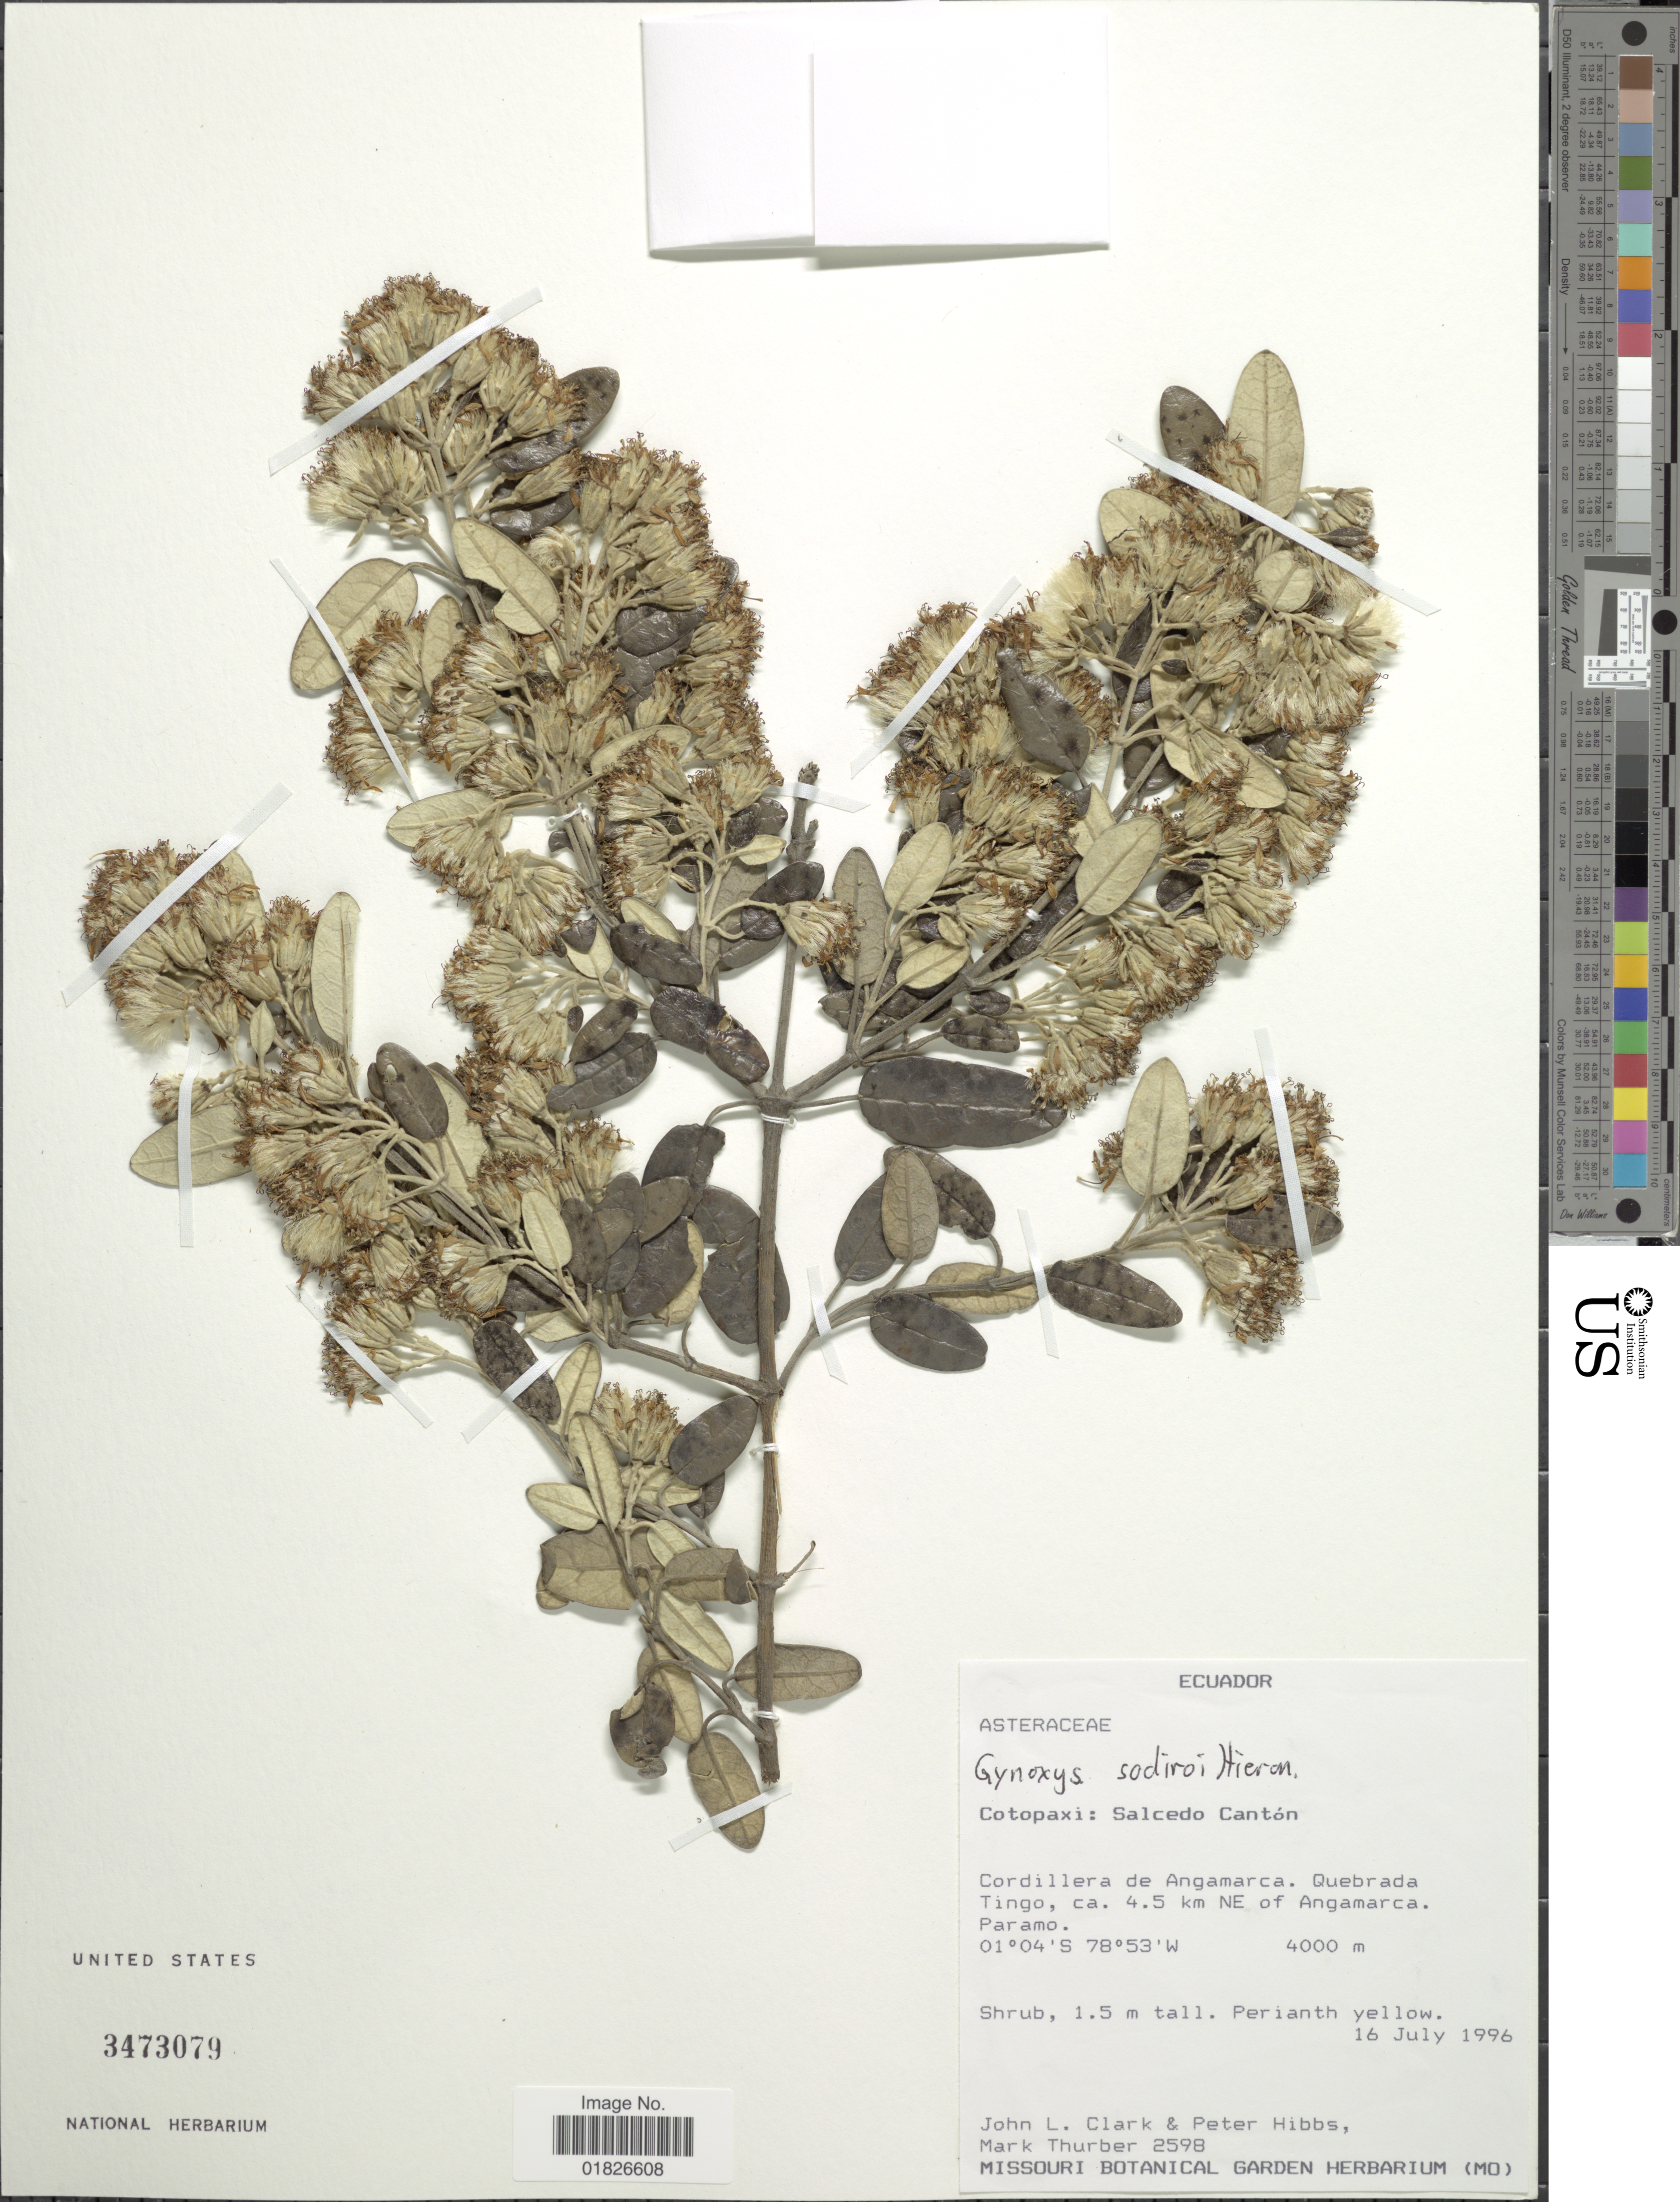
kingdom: Plantae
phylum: Tracheophyta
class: Magnoliopsida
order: Asterales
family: Asteraceae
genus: Gynoxys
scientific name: Gynoxys sodiroi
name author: Hieron.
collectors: J. L. Clark, P. Hibbs & M. Thurber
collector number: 2598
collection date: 1996-07-16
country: Ecuador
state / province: Cotopaxi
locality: Salcedo Canton, Cordillera de Angamarca, Quebrada Tingo, ca 4.5 km NE of Angamarca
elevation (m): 4000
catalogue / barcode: US 3473079